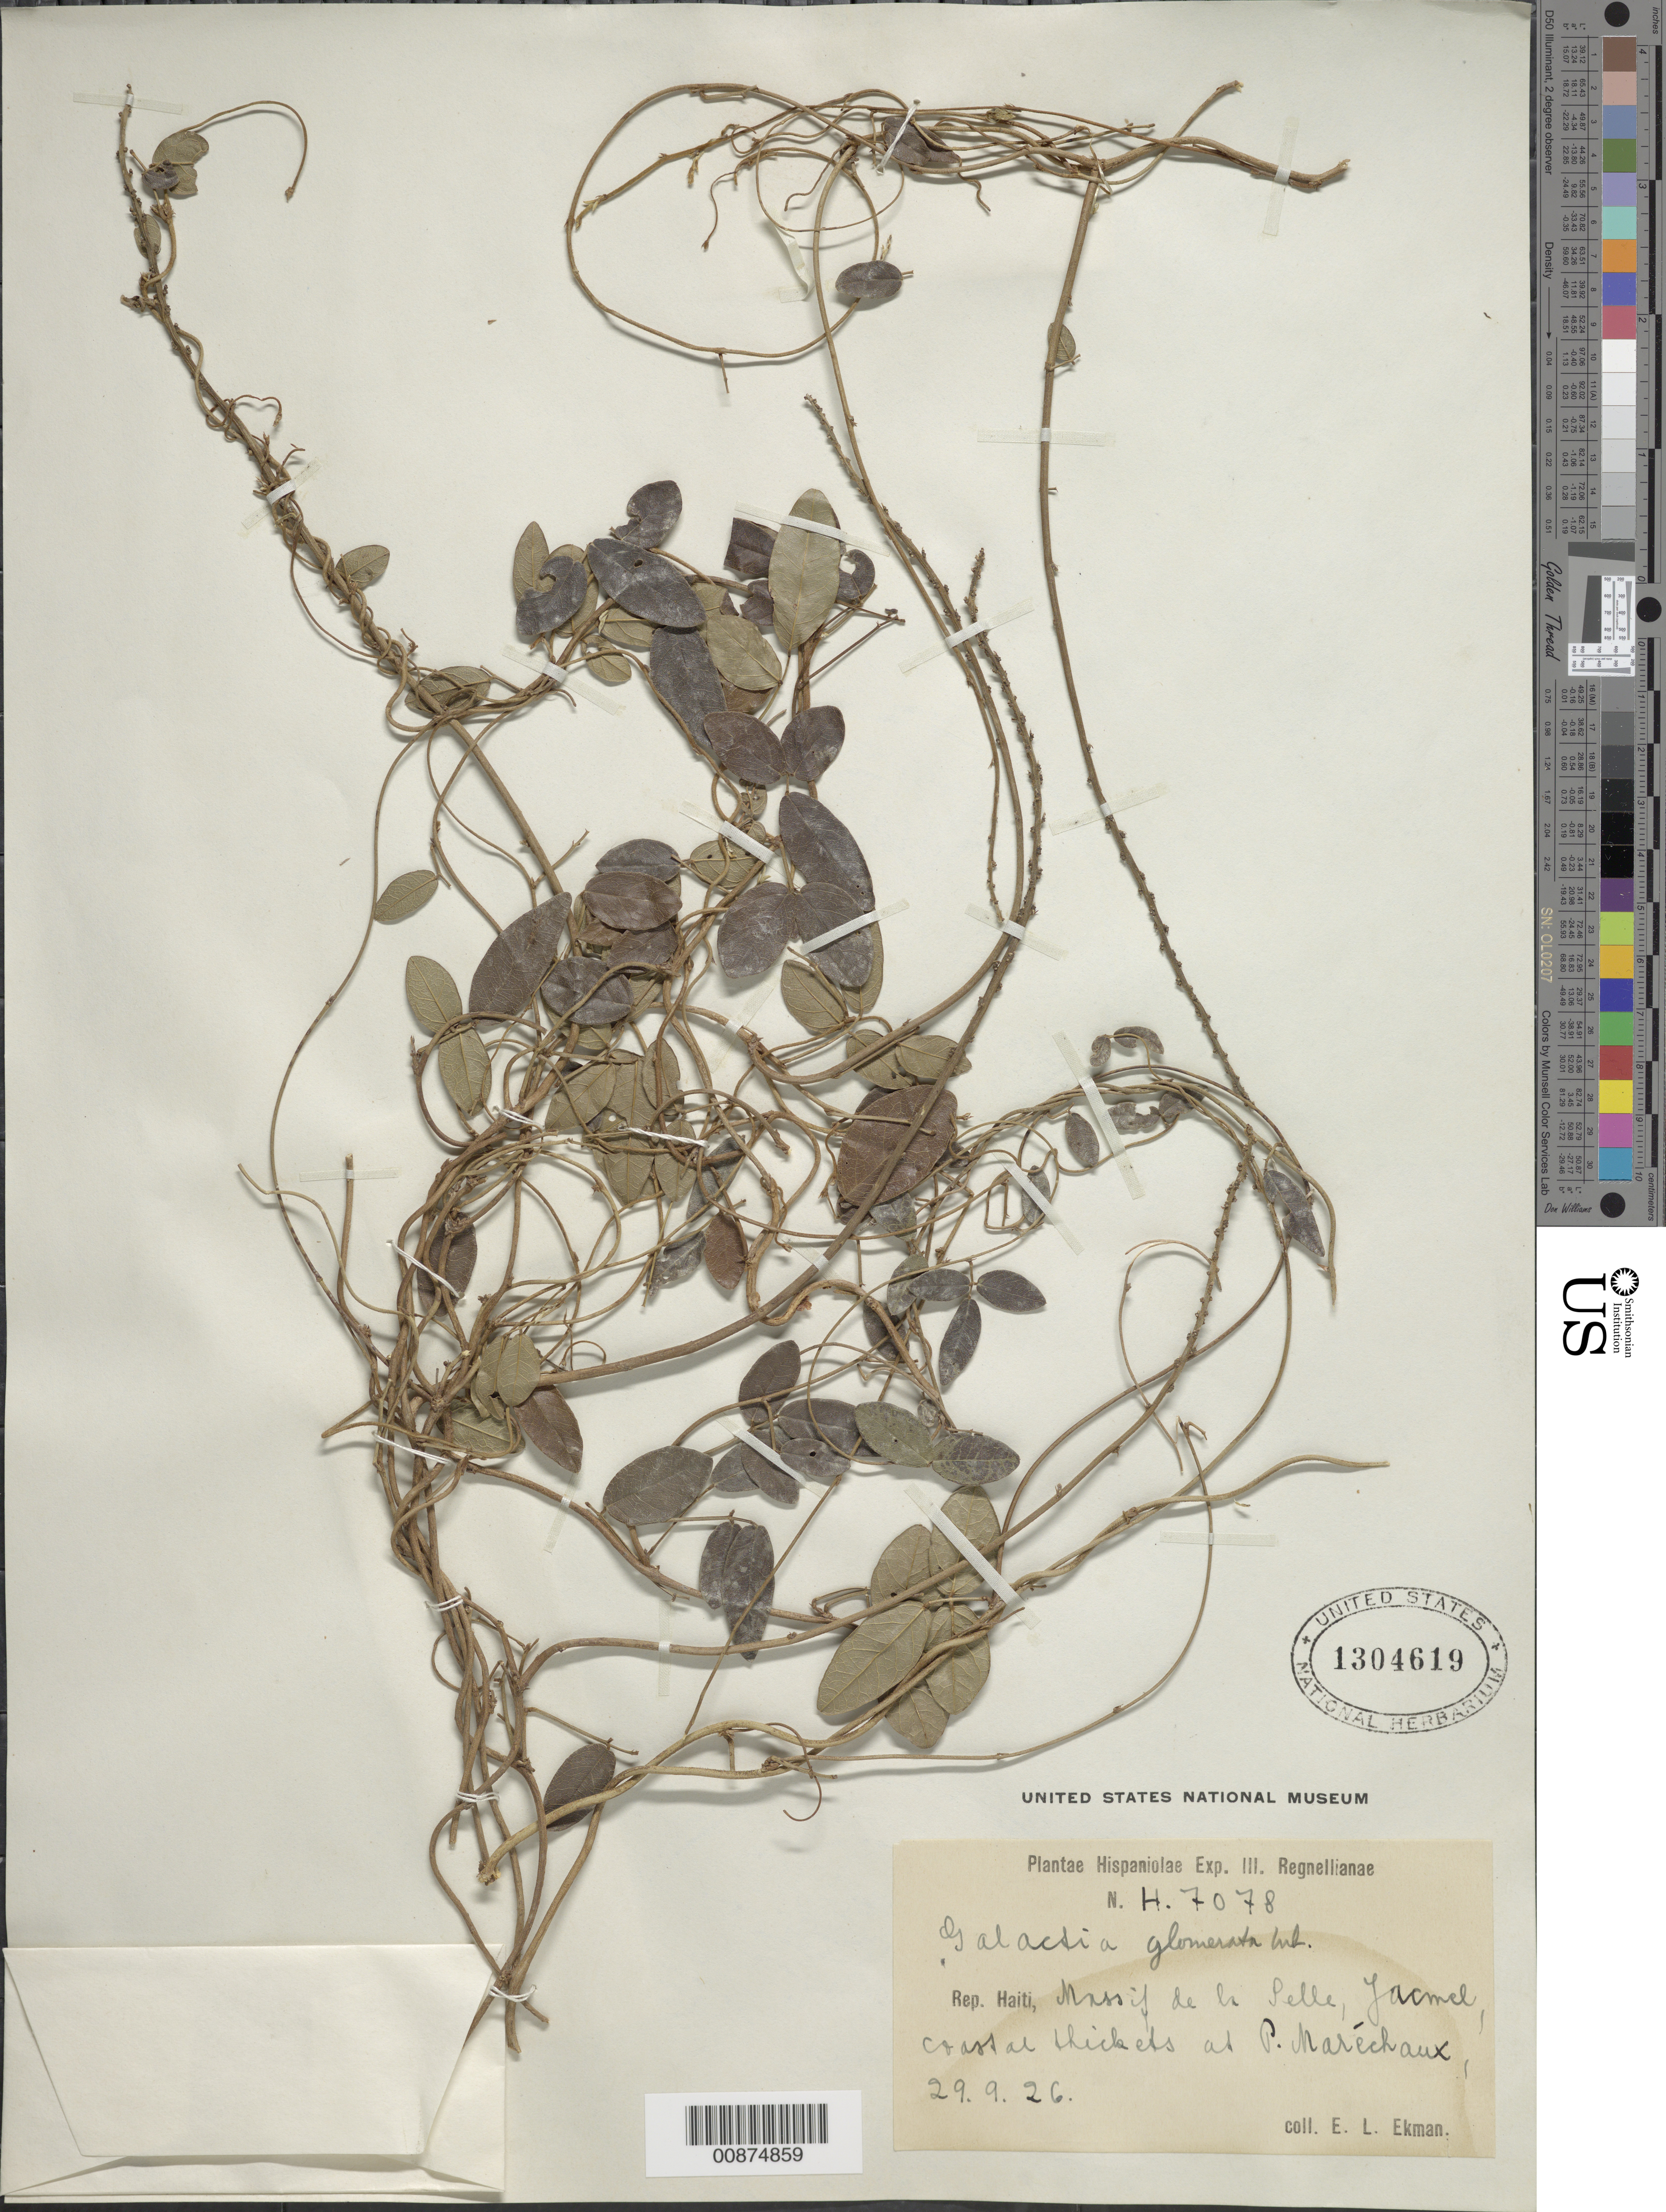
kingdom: Plantae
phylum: Tracheophyta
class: Magnoliopsida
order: Fabales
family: Fabaceae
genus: Galactia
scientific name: Galactia glomerata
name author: Urb.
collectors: E. L. Ekman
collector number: H 7078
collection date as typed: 29 Sep 1926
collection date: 1926-09-29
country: Haiti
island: Hispaniola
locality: Massif de la Selle, Jacmel, at P. Maréchaux.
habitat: Coastal thickets.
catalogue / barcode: US 1304619